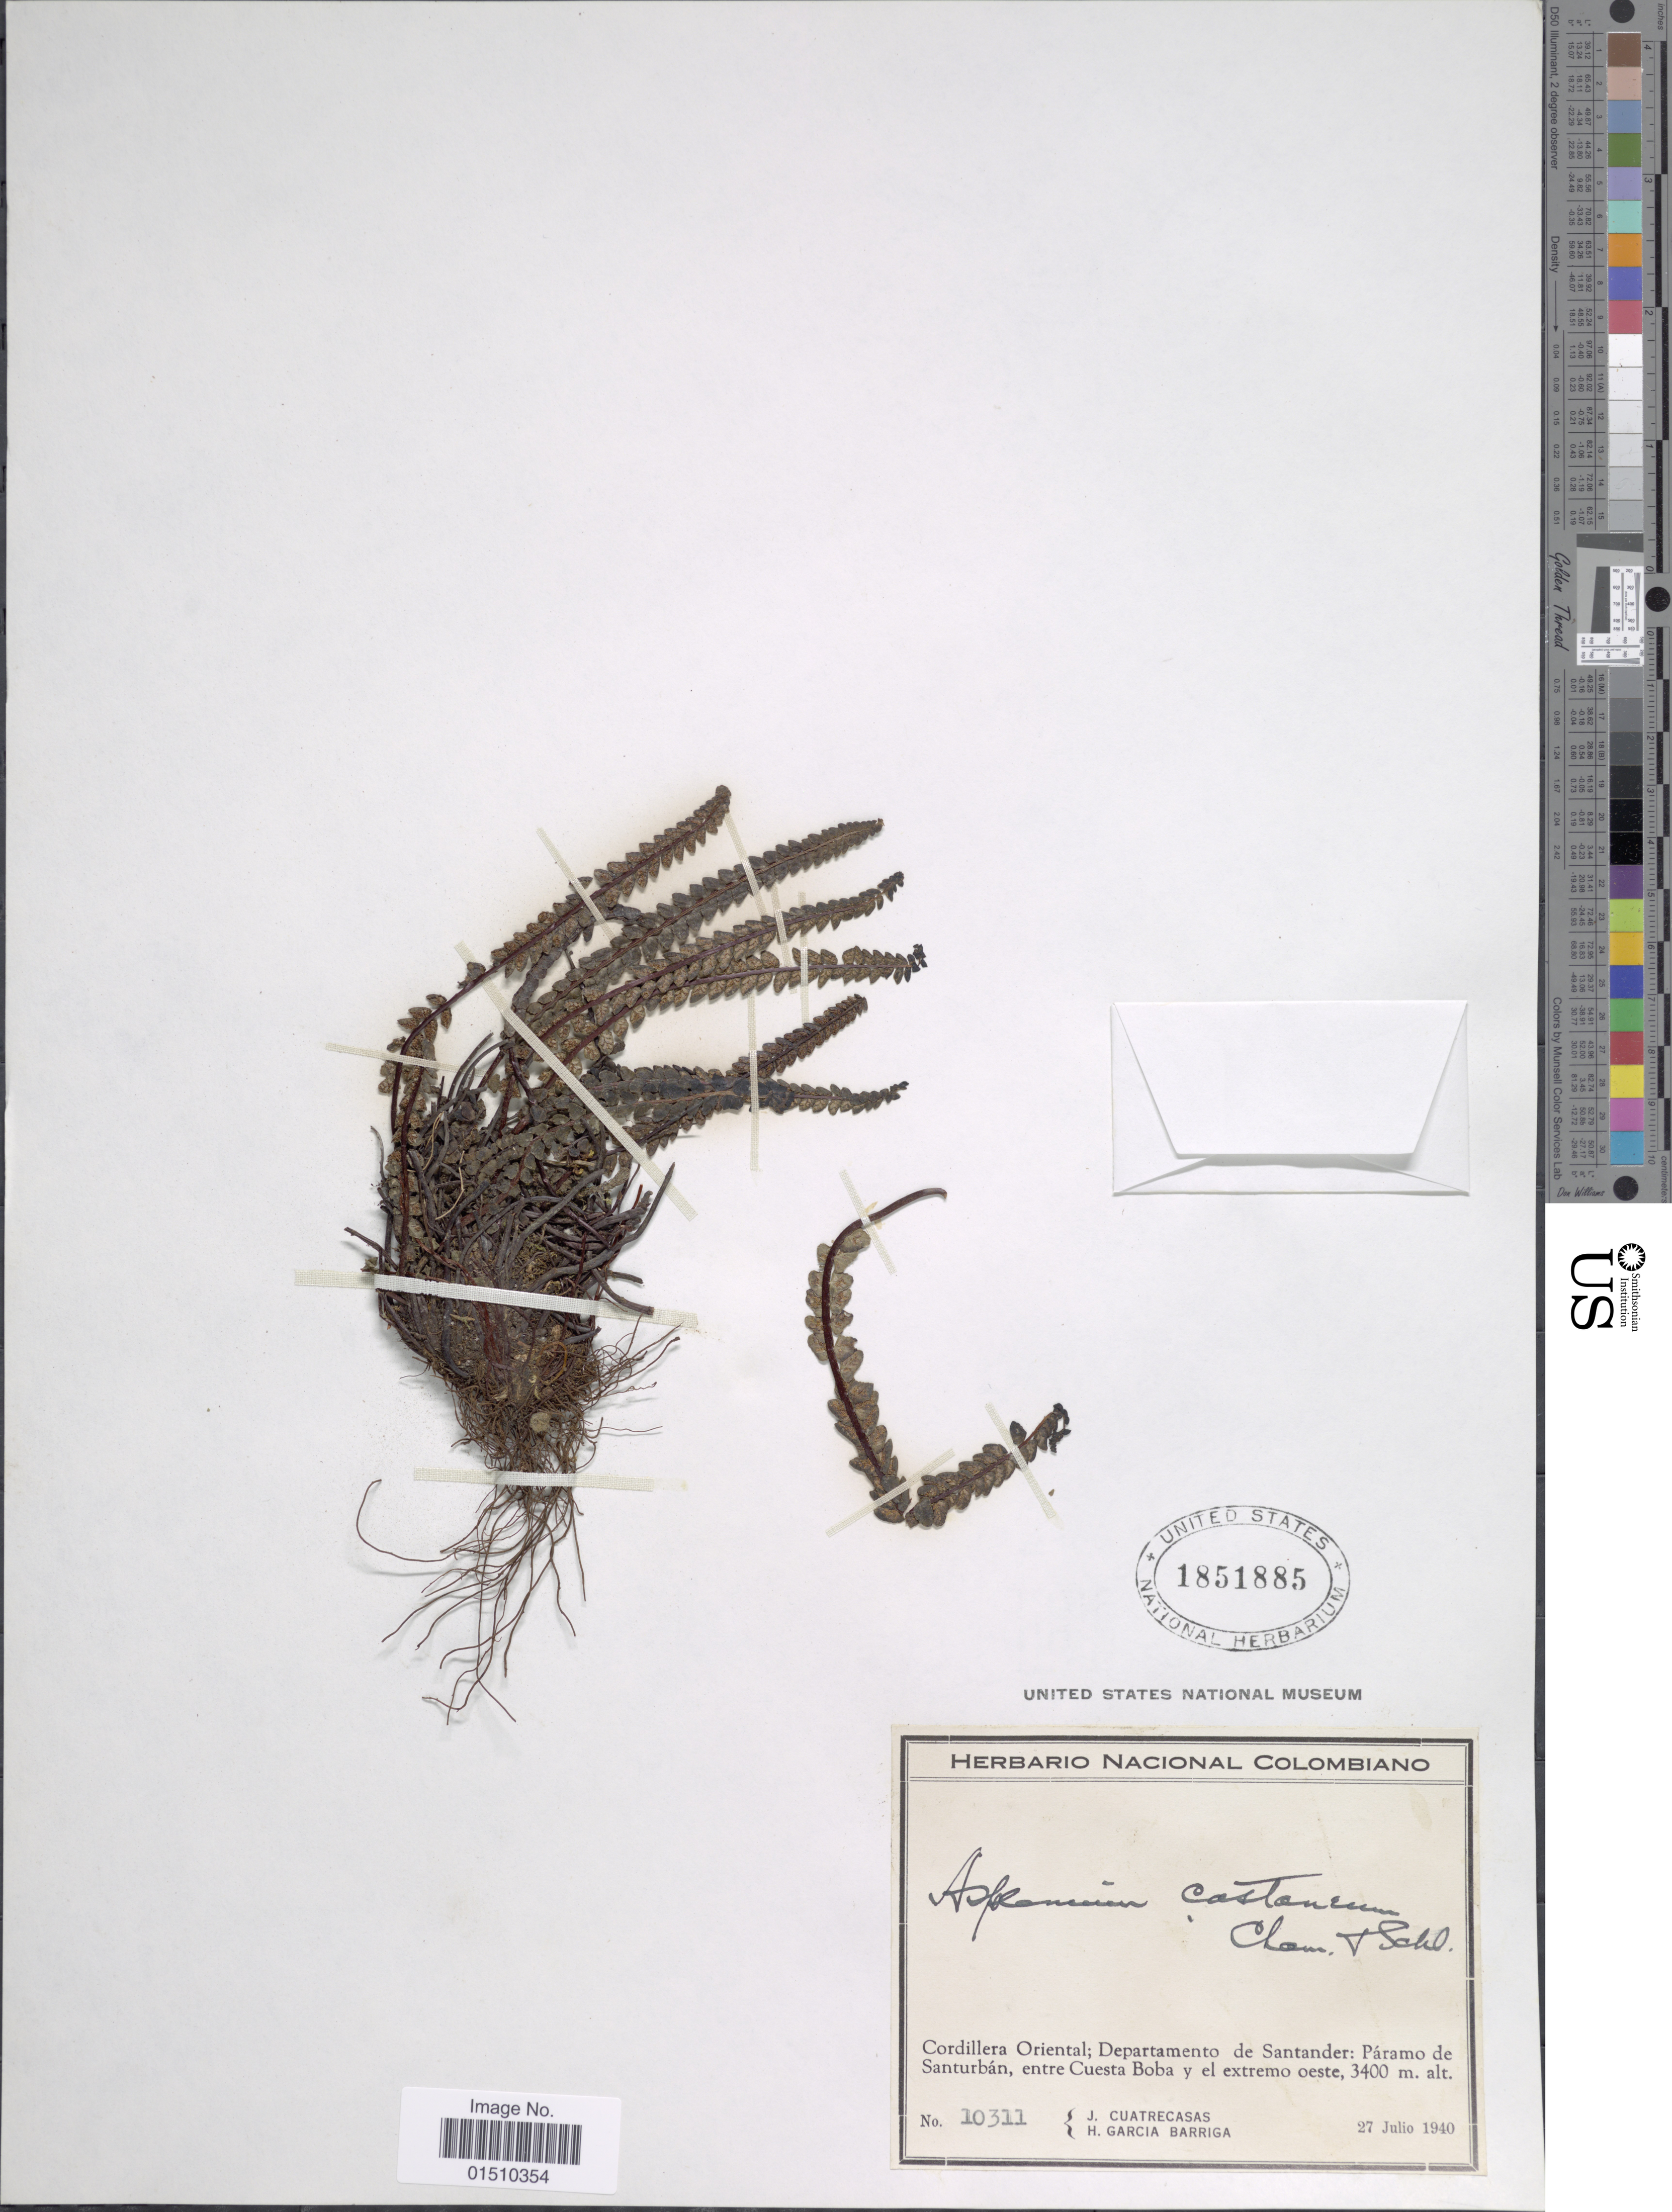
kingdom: Plantae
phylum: Tracheophyta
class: Polypodiopsida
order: Polypodiales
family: Aspleniaceae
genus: Asplenium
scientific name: Asplenium castaneum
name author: Schltdl. & Cham.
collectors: J. Cuatrecasas & H. García Barriga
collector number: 10311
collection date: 1940-07-27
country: Colombia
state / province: Santander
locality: Colombiano, Cordillera Oriental; Departamento de Santander: Paramo de Santurban, entre Cueste Boba y el extremo oeste.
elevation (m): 3400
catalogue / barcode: US 1851885